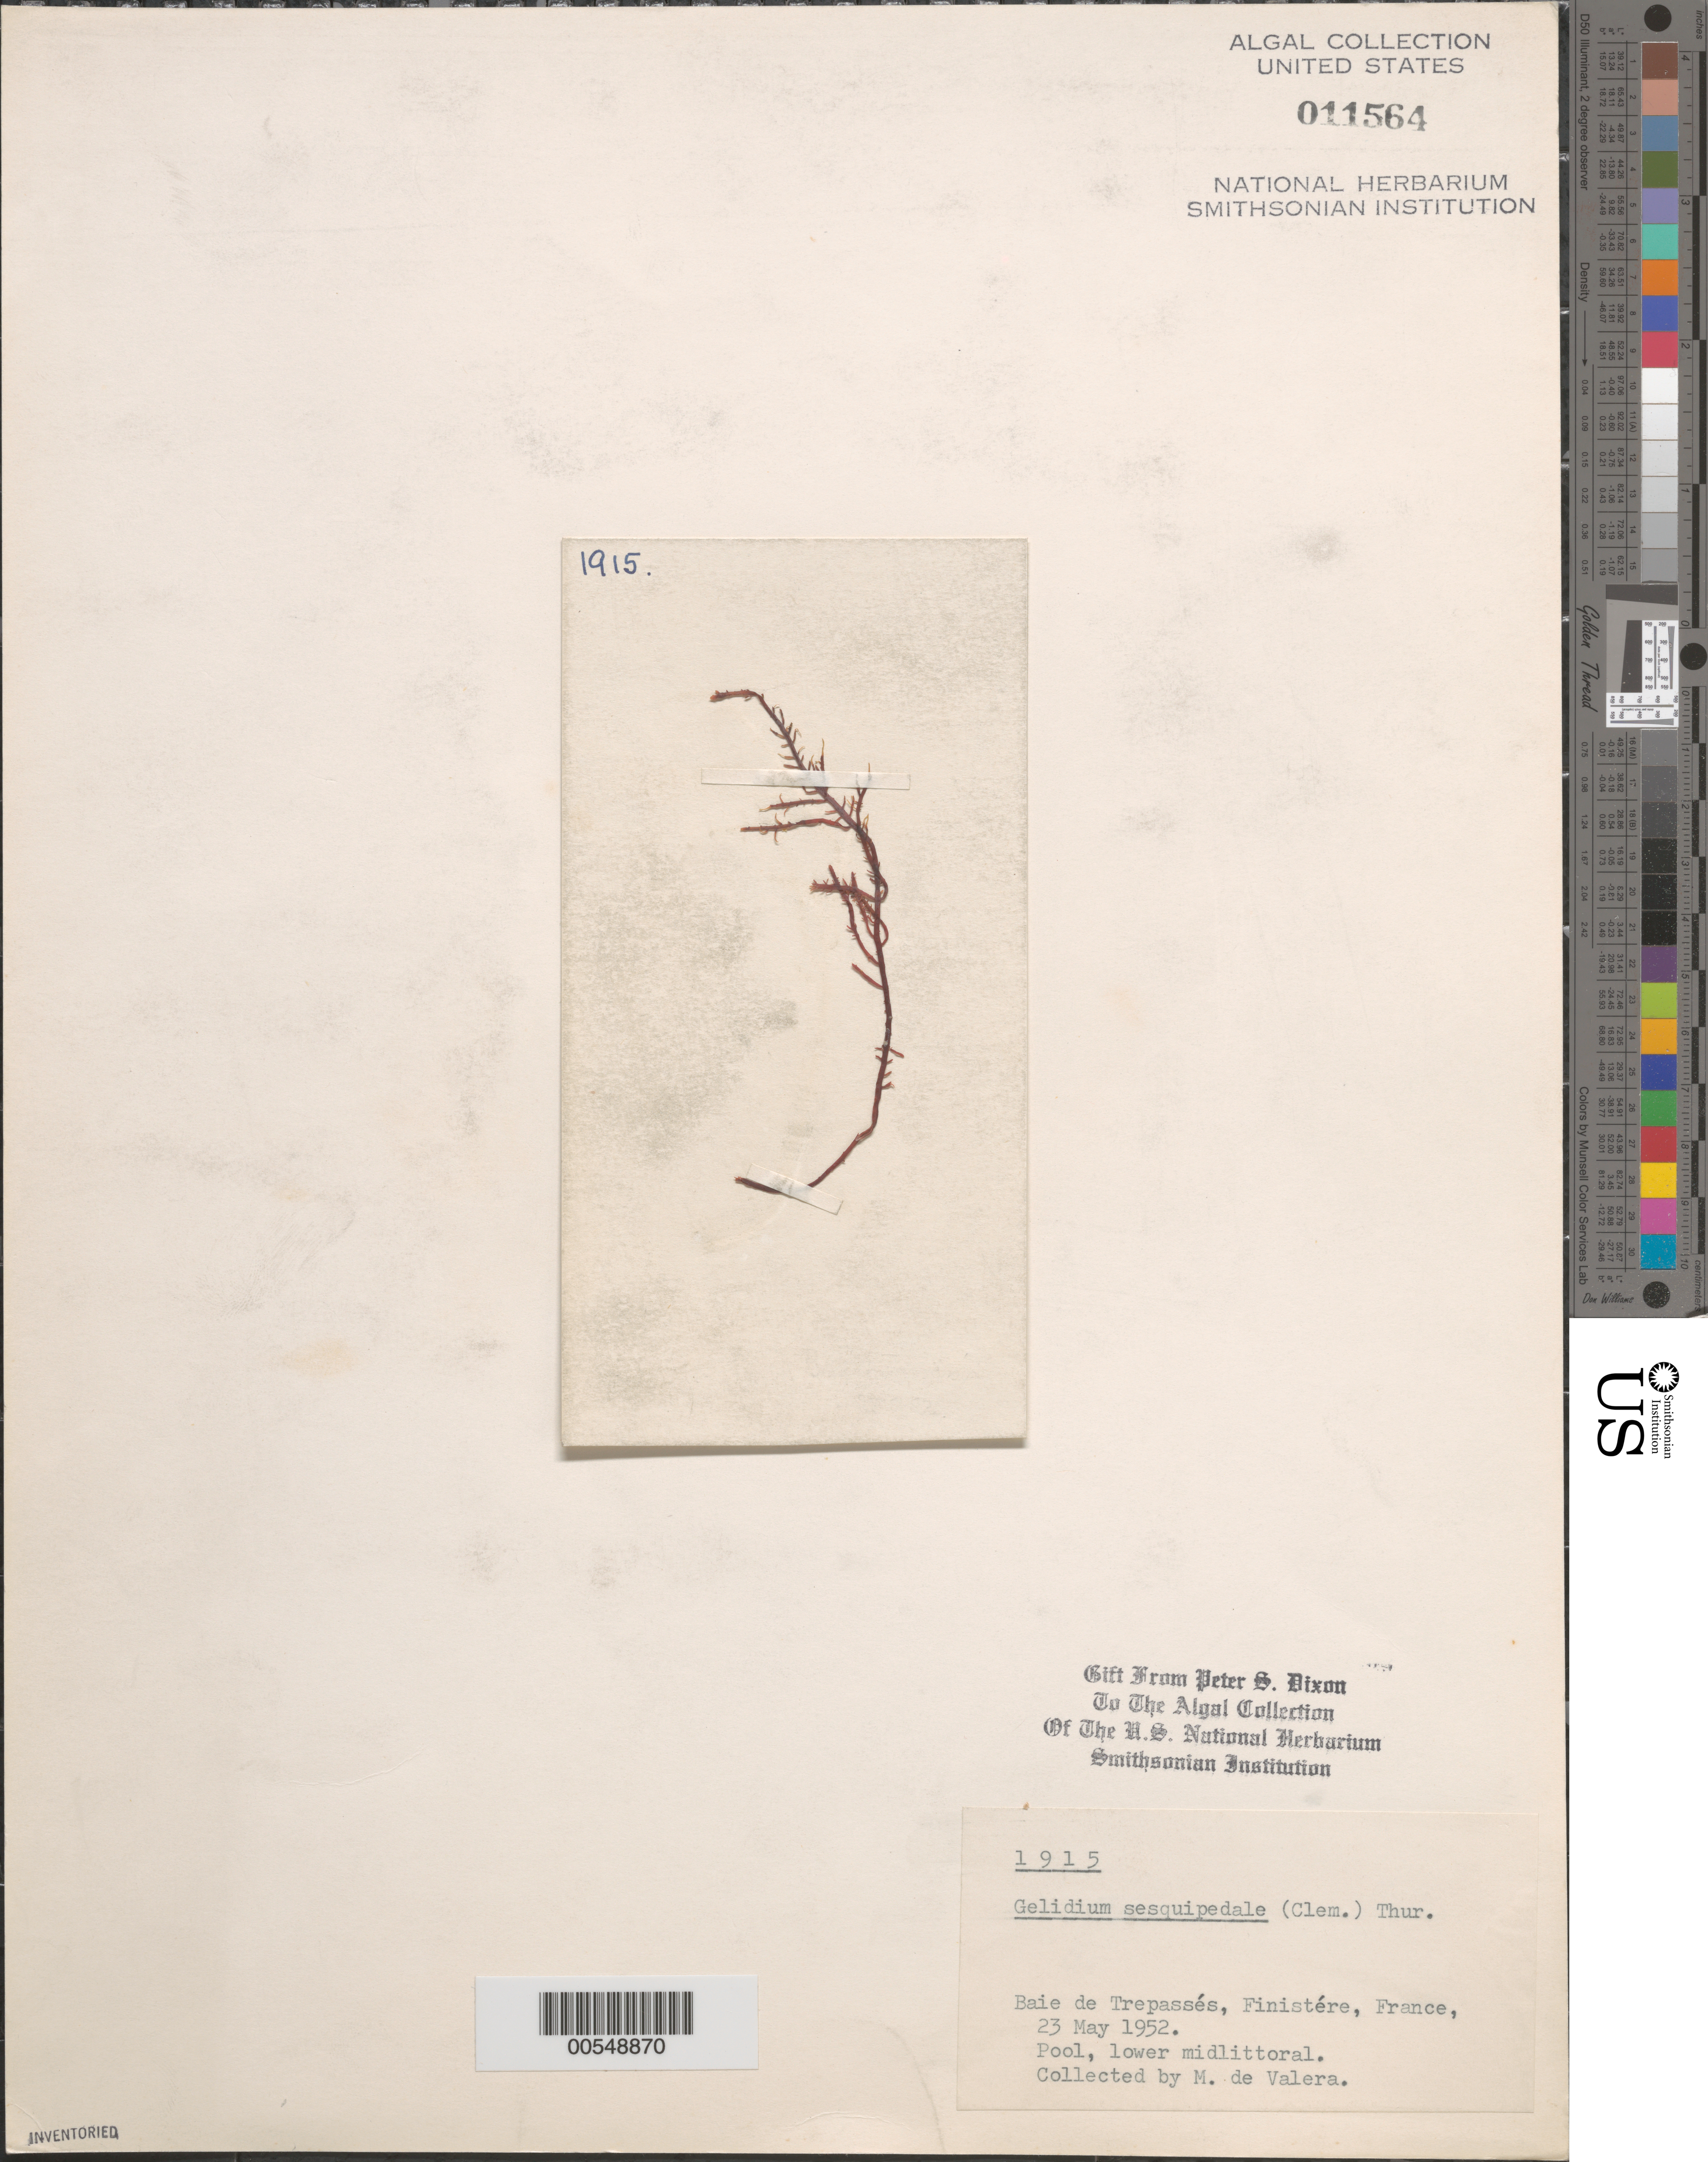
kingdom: Plantae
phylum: Rhodophyta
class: Florideophyceae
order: Gelidiales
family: Gelidiaceae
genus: Gelidium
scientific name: Gelidium corneum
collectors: M. De Valera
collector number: PSD 1915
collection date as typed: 23 May 1952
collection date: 1952-05-23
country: France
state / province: Bretagne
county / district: Finistère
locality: Baie de trepasses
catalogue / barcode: US 11564